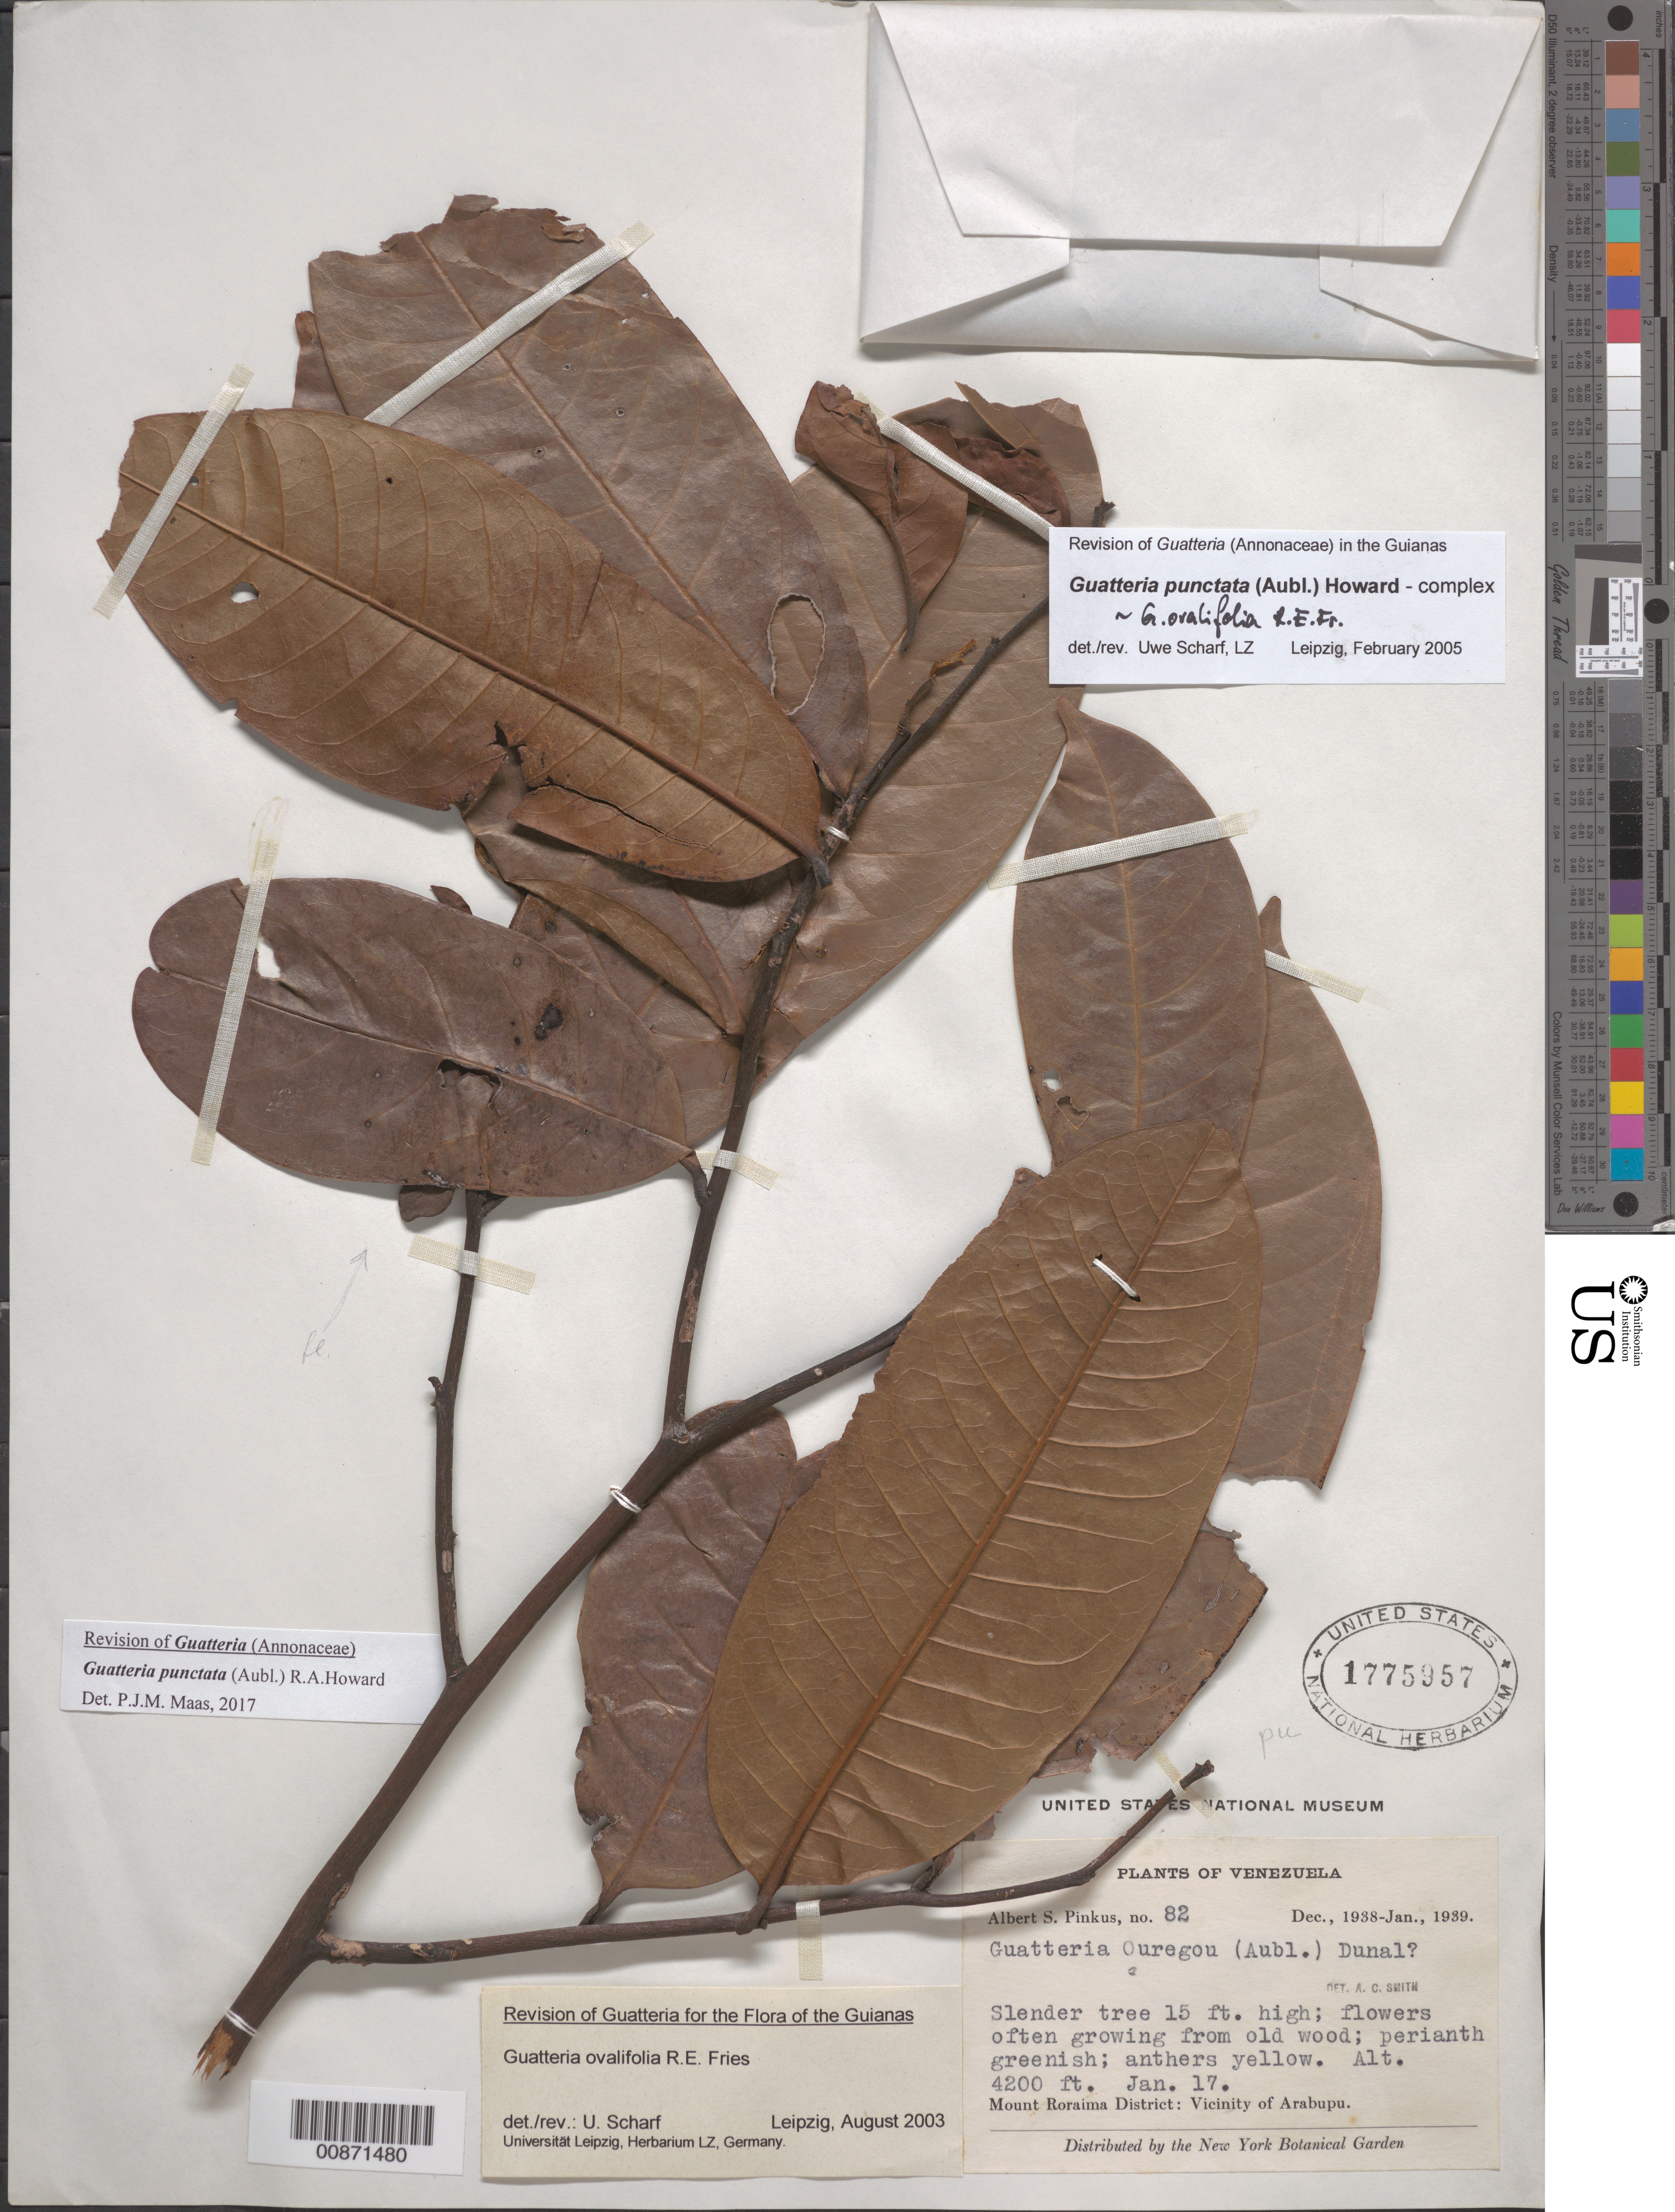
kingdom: Plantae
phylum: Tracheophyta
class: Magnoliopsida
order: Magnoliales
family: Annonaceae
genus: Guatteria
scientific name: Guatteria punctata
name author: (Aubl.) R.A. Howard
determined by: Maas, Paul J.; Maas, H.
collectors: A. Pinkus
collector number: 82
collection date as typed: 17-Jan-39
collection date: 1939-01-17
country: Venezuela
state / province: Bolívar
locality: Mt. Roraima District; vic of Arabupu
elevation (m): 1280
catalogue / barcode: US 1775957